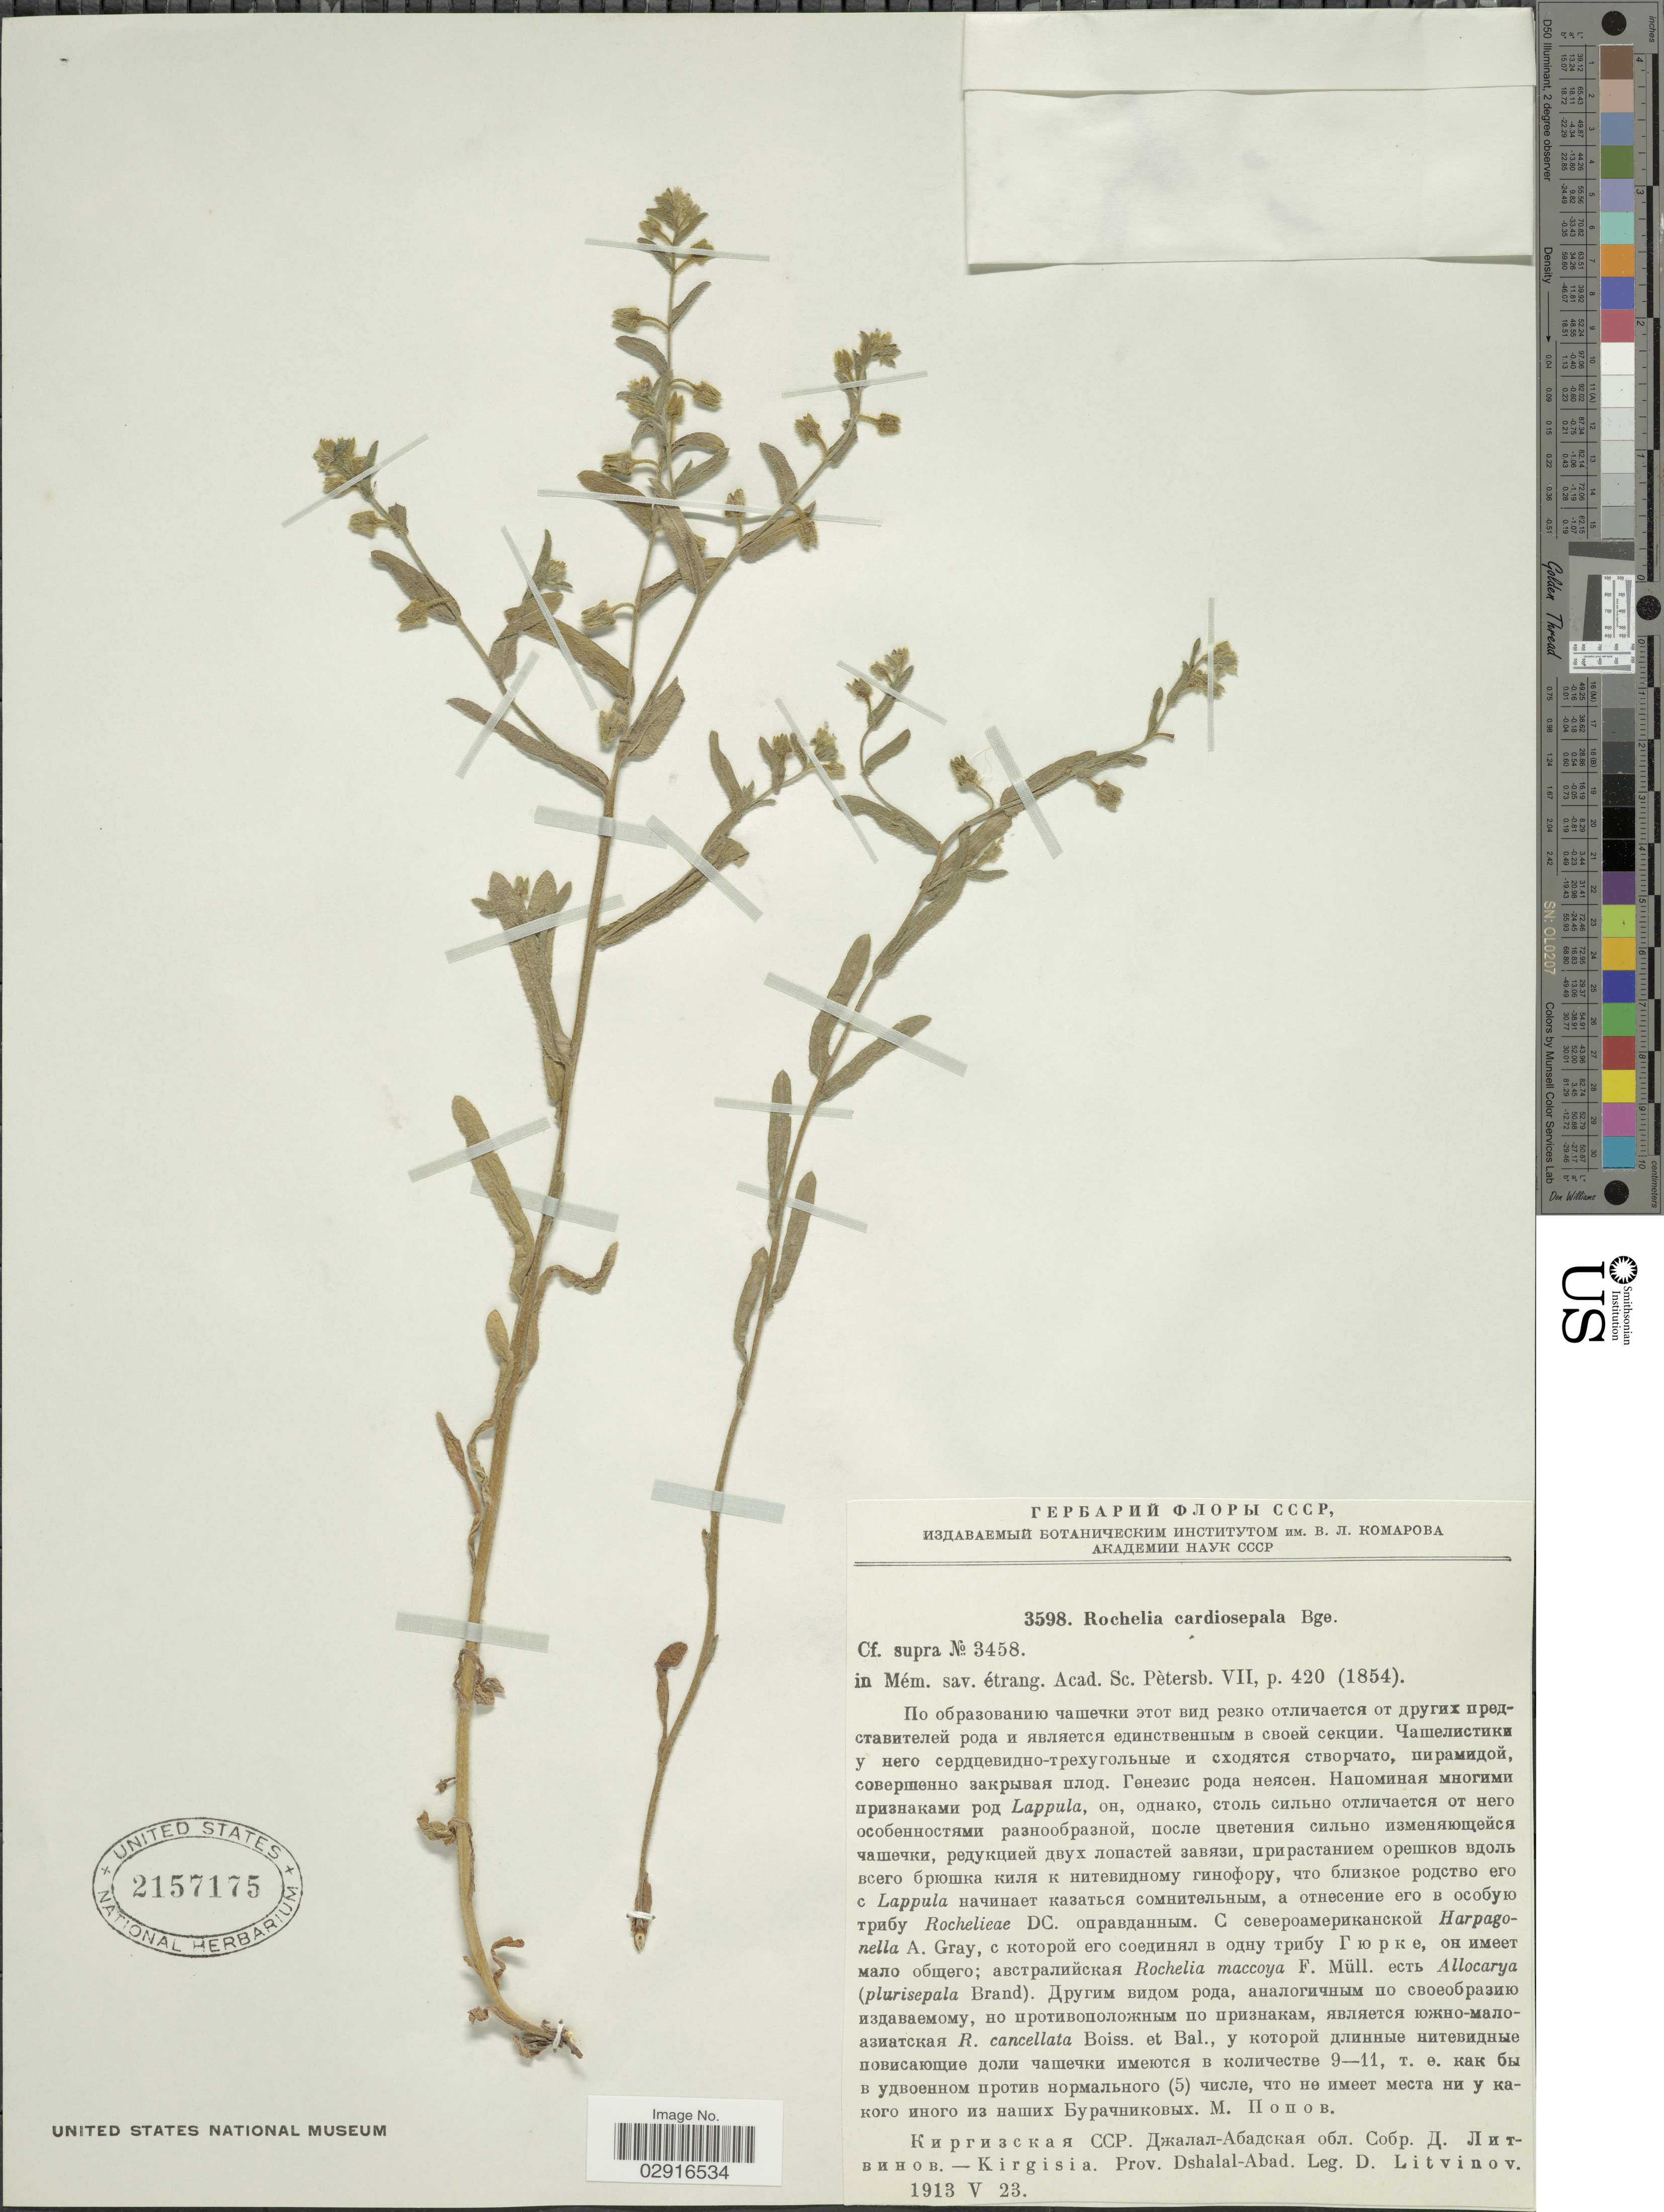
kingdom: Plantae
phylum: Tracheophyta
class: Magnoliopsida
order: Boraginales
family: Boraginaceae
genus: Rochelia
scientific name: Rochelia cardiosepala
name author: Bunge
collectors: D. Litvinov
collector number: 3598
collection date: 1913-05-23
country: Kyrgyzstan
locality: Kirgisia. Prov. Dshalal-Abad.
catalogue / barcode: US 2157175